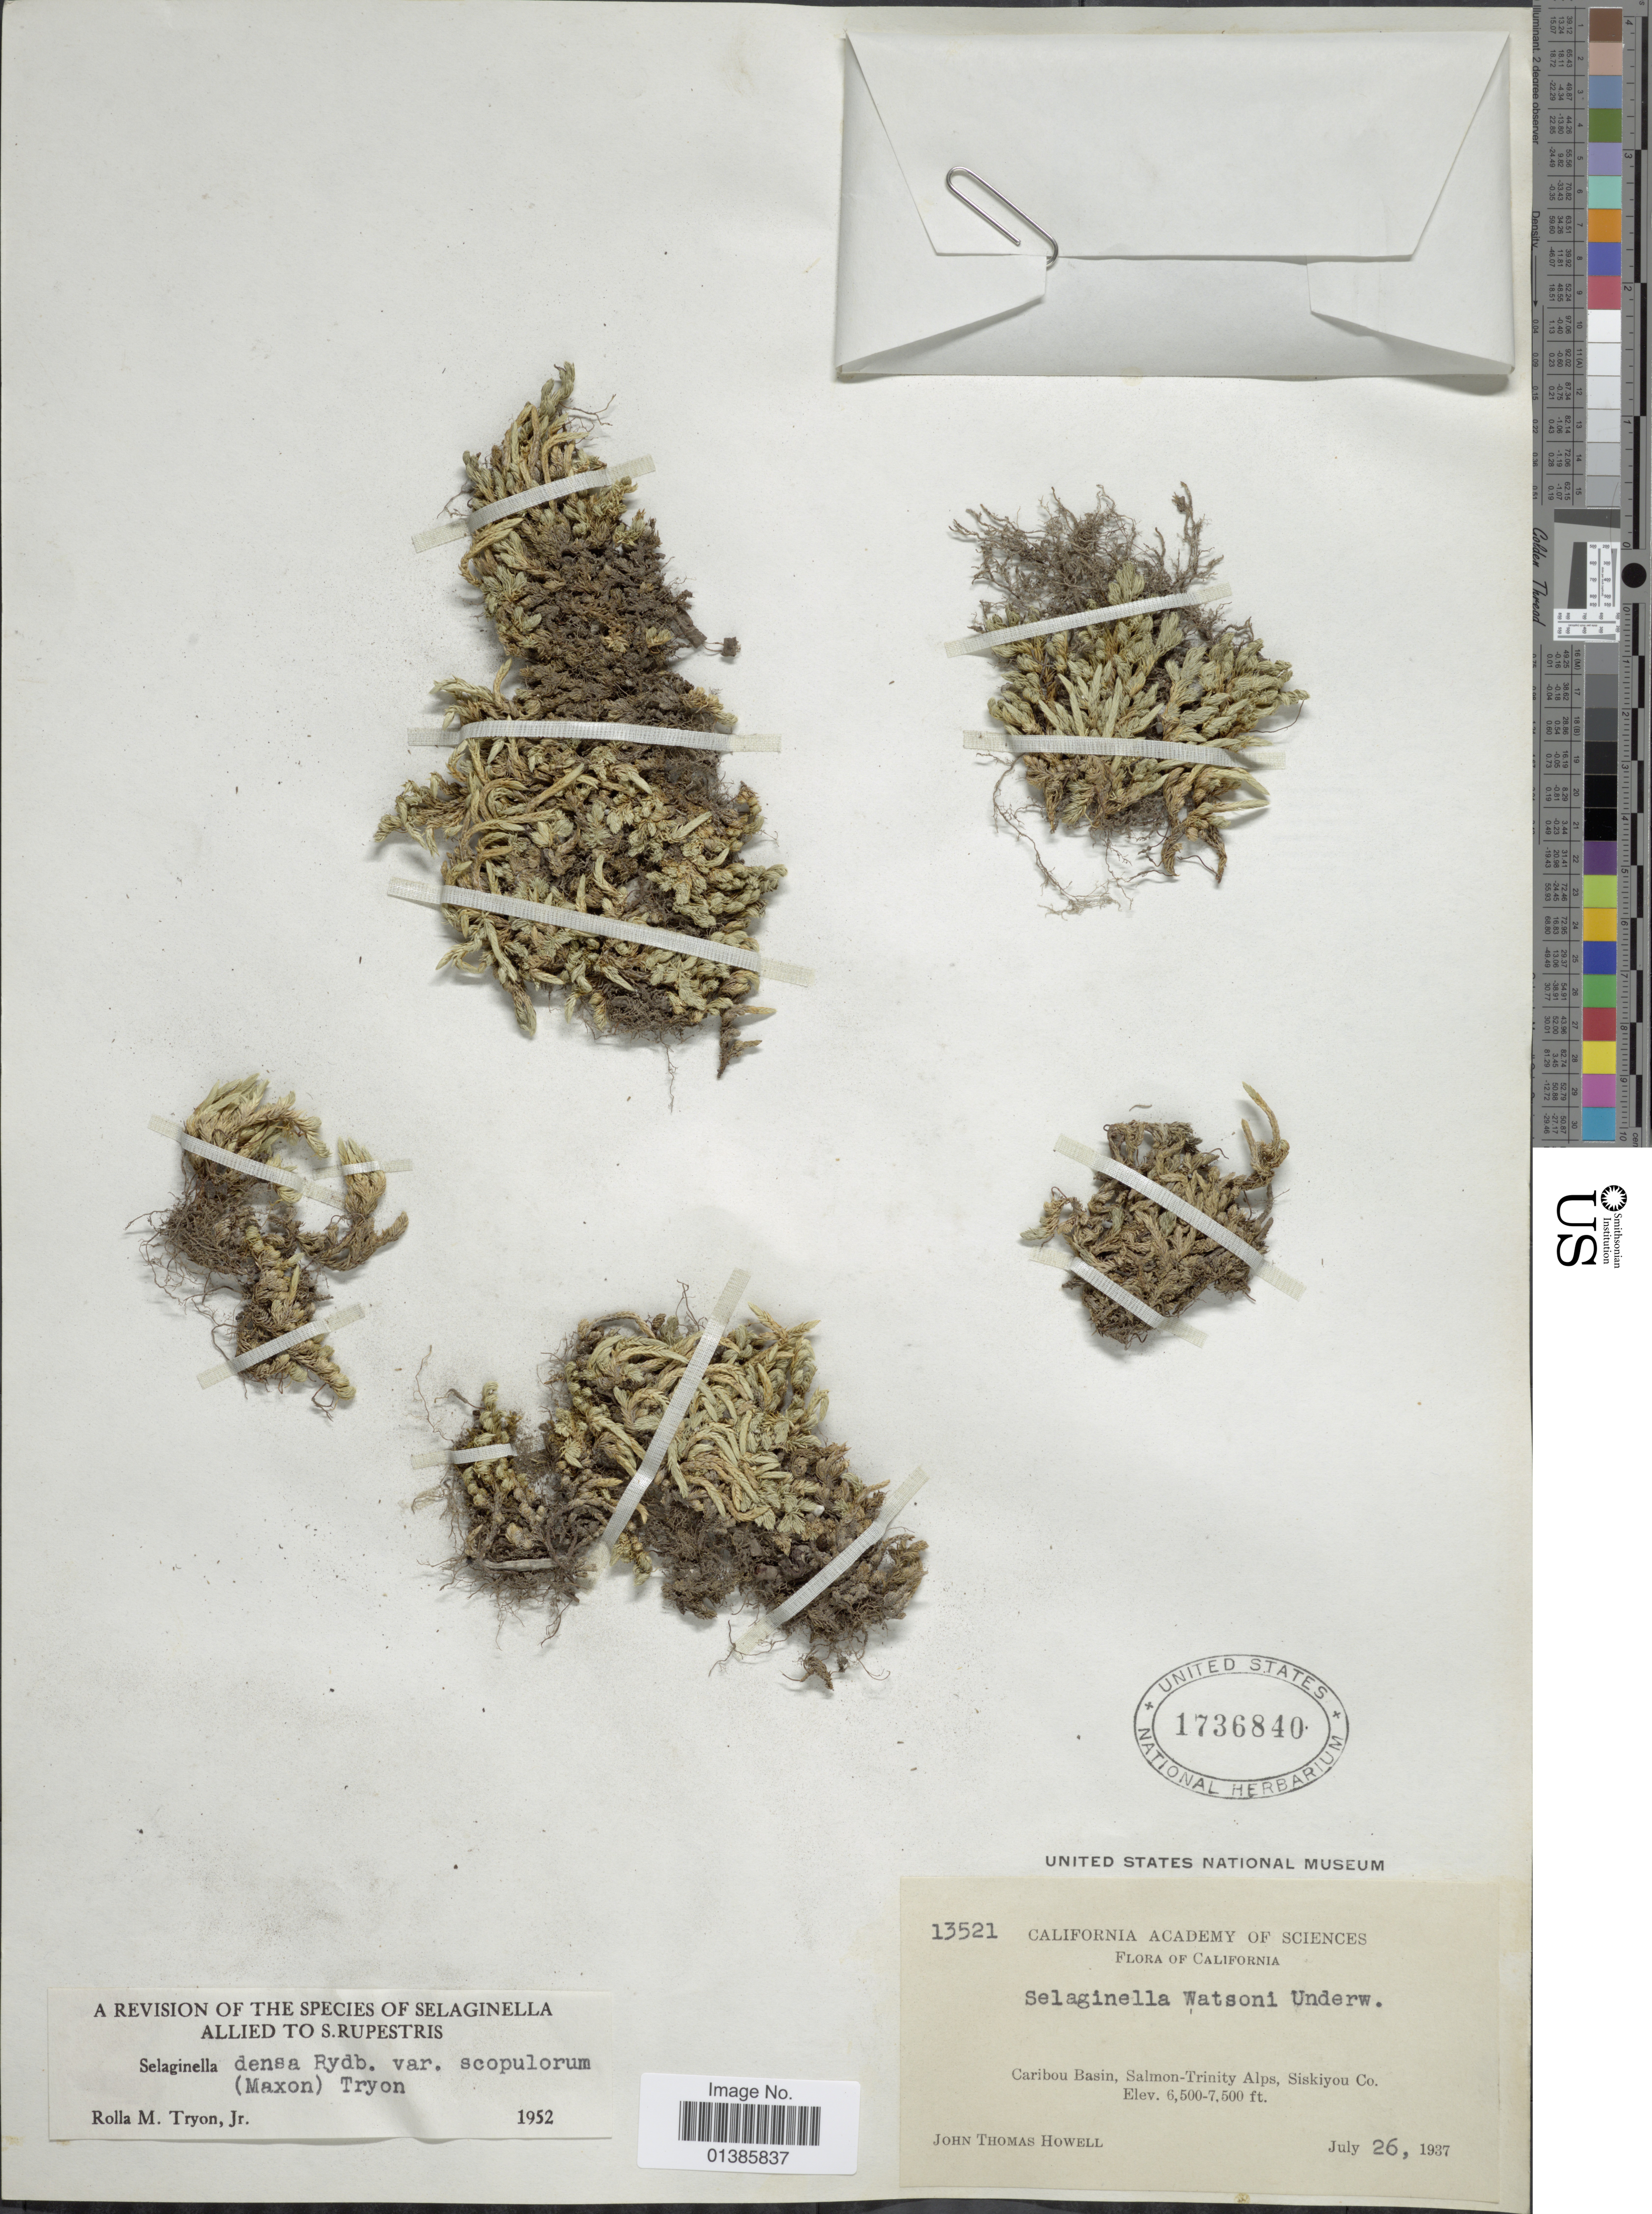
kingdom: Plantae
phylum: Tracheophyta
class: Lycopodiopsida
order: Selaginellales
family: Selaginellaceae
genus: Selaginella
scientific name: Selaginella densa var. scopulorum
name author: (Maxon) R.M. Tryon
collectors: J. T. Howell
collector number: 13521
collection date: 1937-07-26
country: United States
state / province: California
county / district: Siskiyou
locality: Caribou Basin, Salmon-Trinity Alps. Siskiyou Co.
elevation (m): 1981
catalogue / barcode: US 1736840